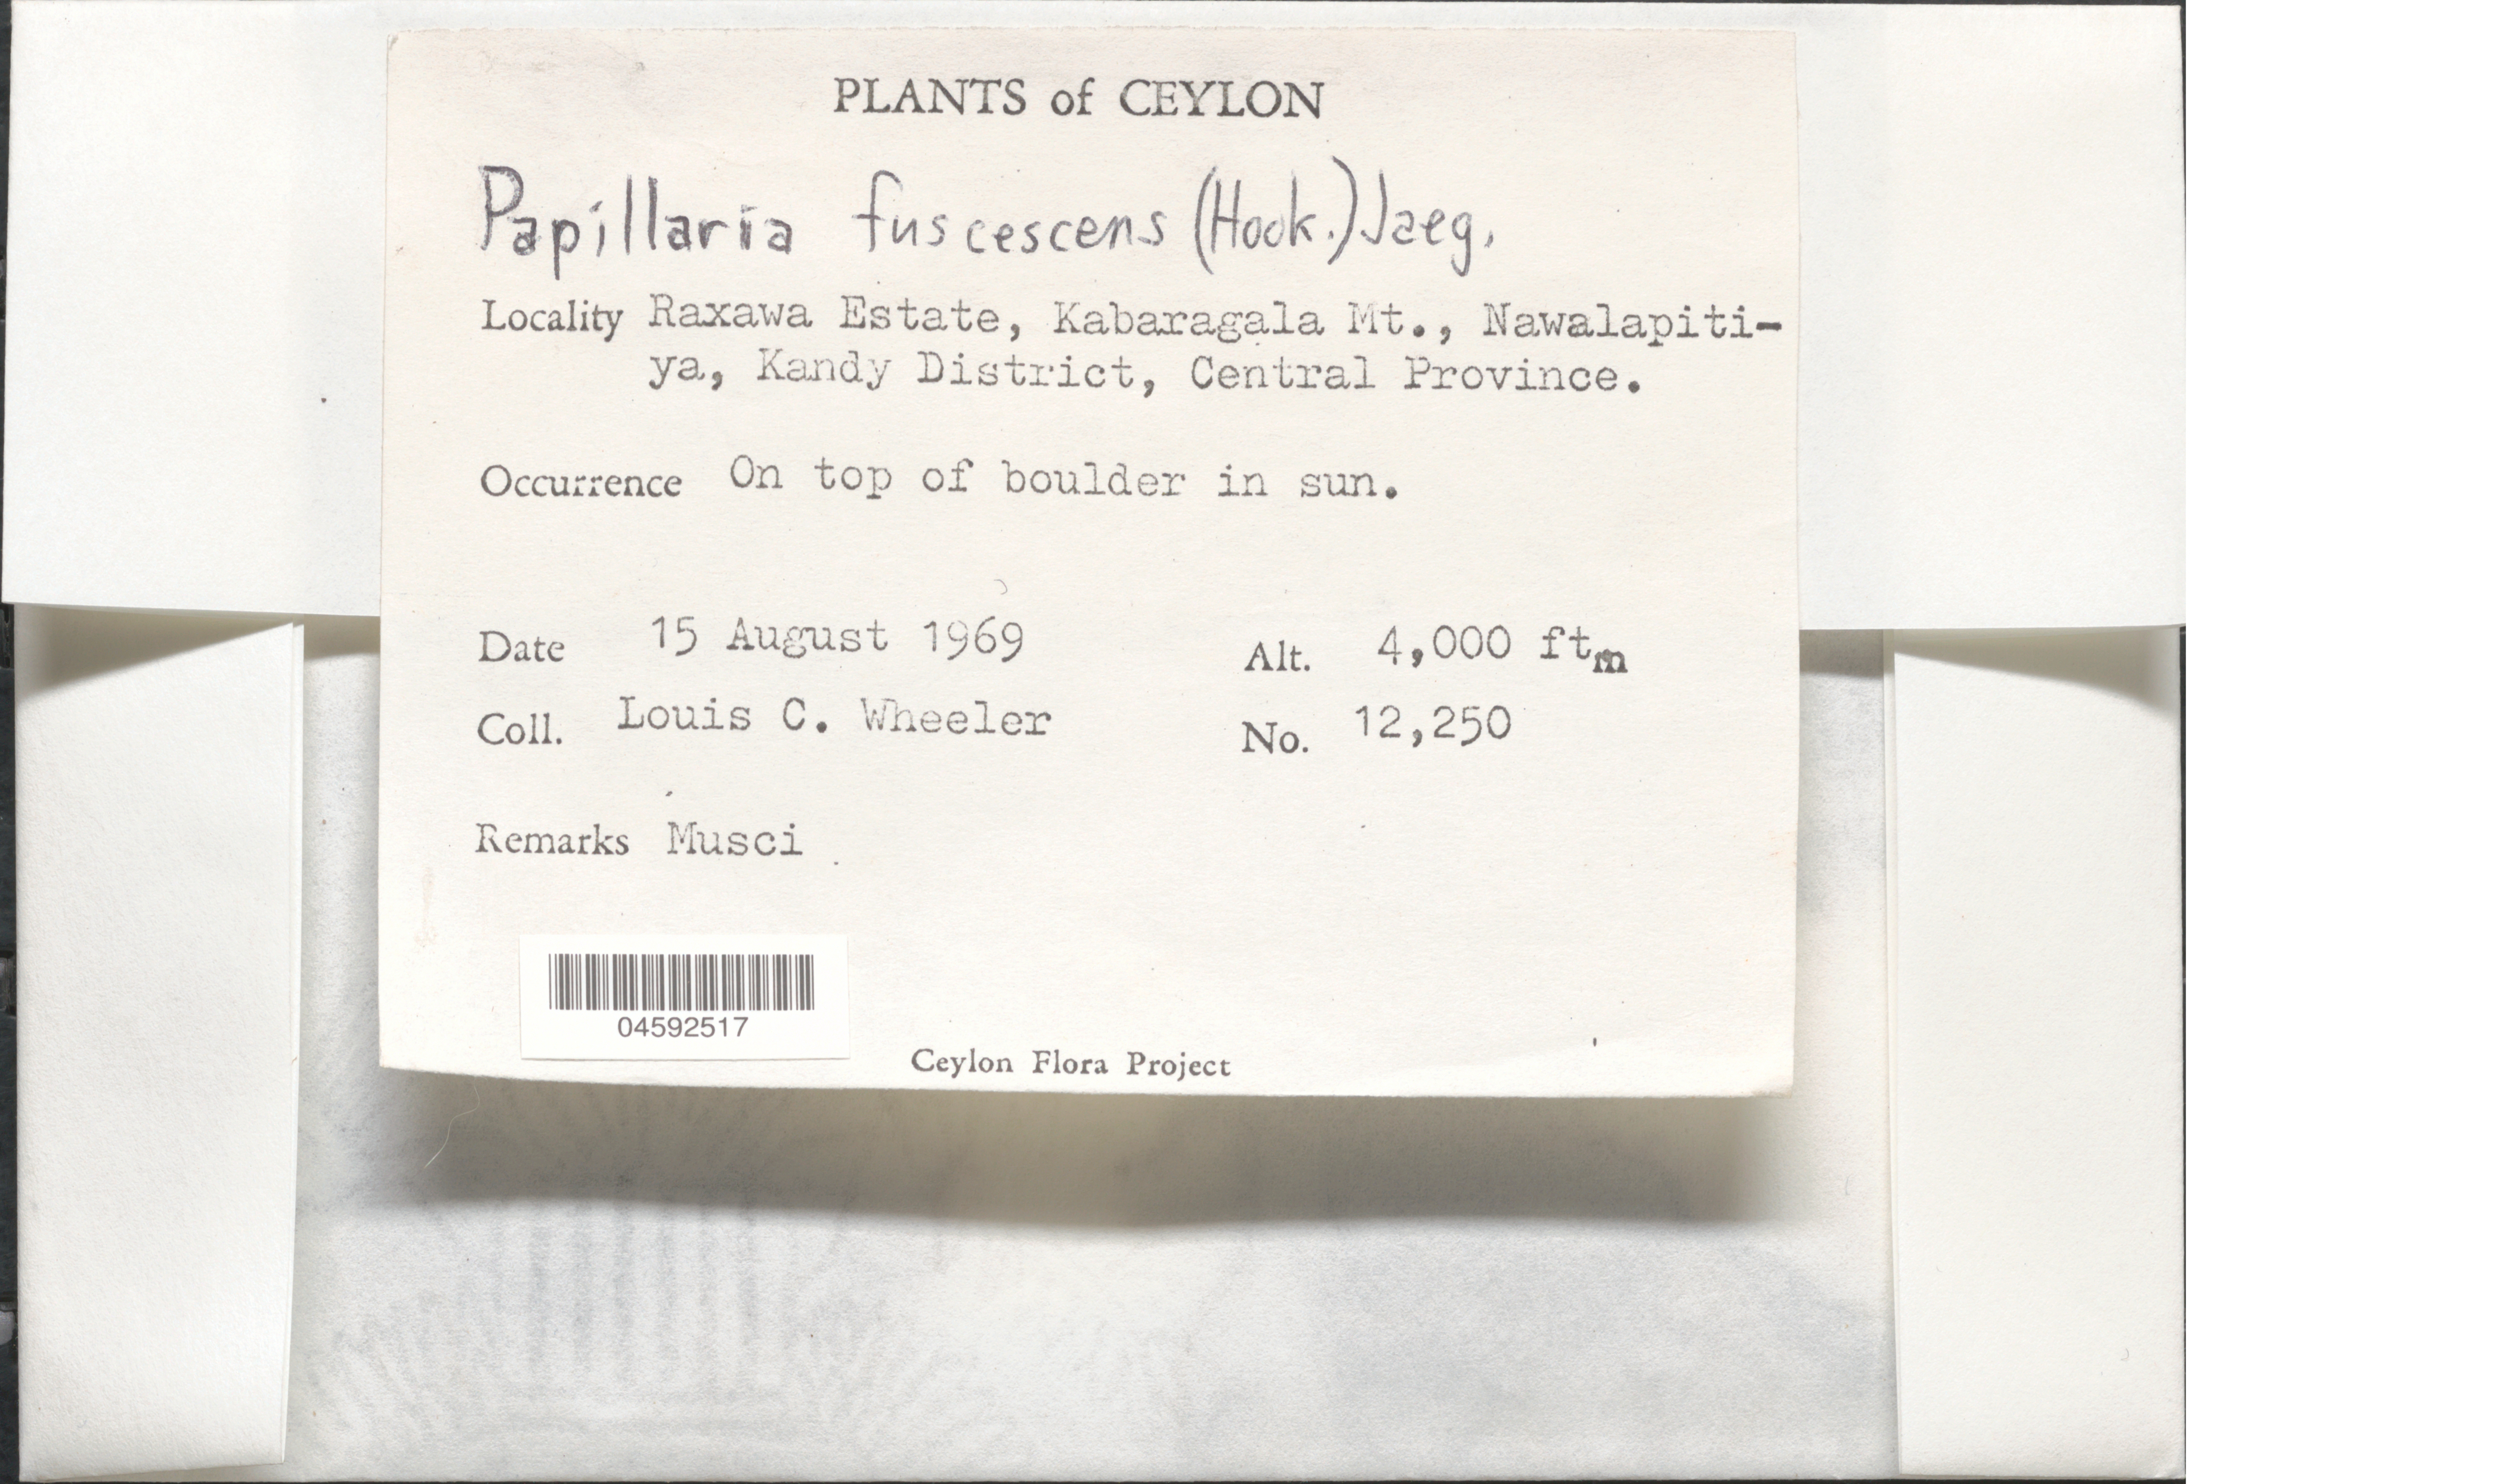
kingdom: Plantae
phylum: Bryophyta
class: Bryopsida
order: Hypnales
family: Meteoriaceae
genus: Papillaria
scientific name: Papillaria fuscescens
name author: (Hook.) A. Jaeger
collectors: L. C. Wheeler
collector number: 12250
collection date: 1969-08-15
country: Sri Lanka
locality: Ceylon. Raxawa Estate, Kabaragala Mt., Nawalapitiya, Kandy District, Central Province.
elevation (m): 1219